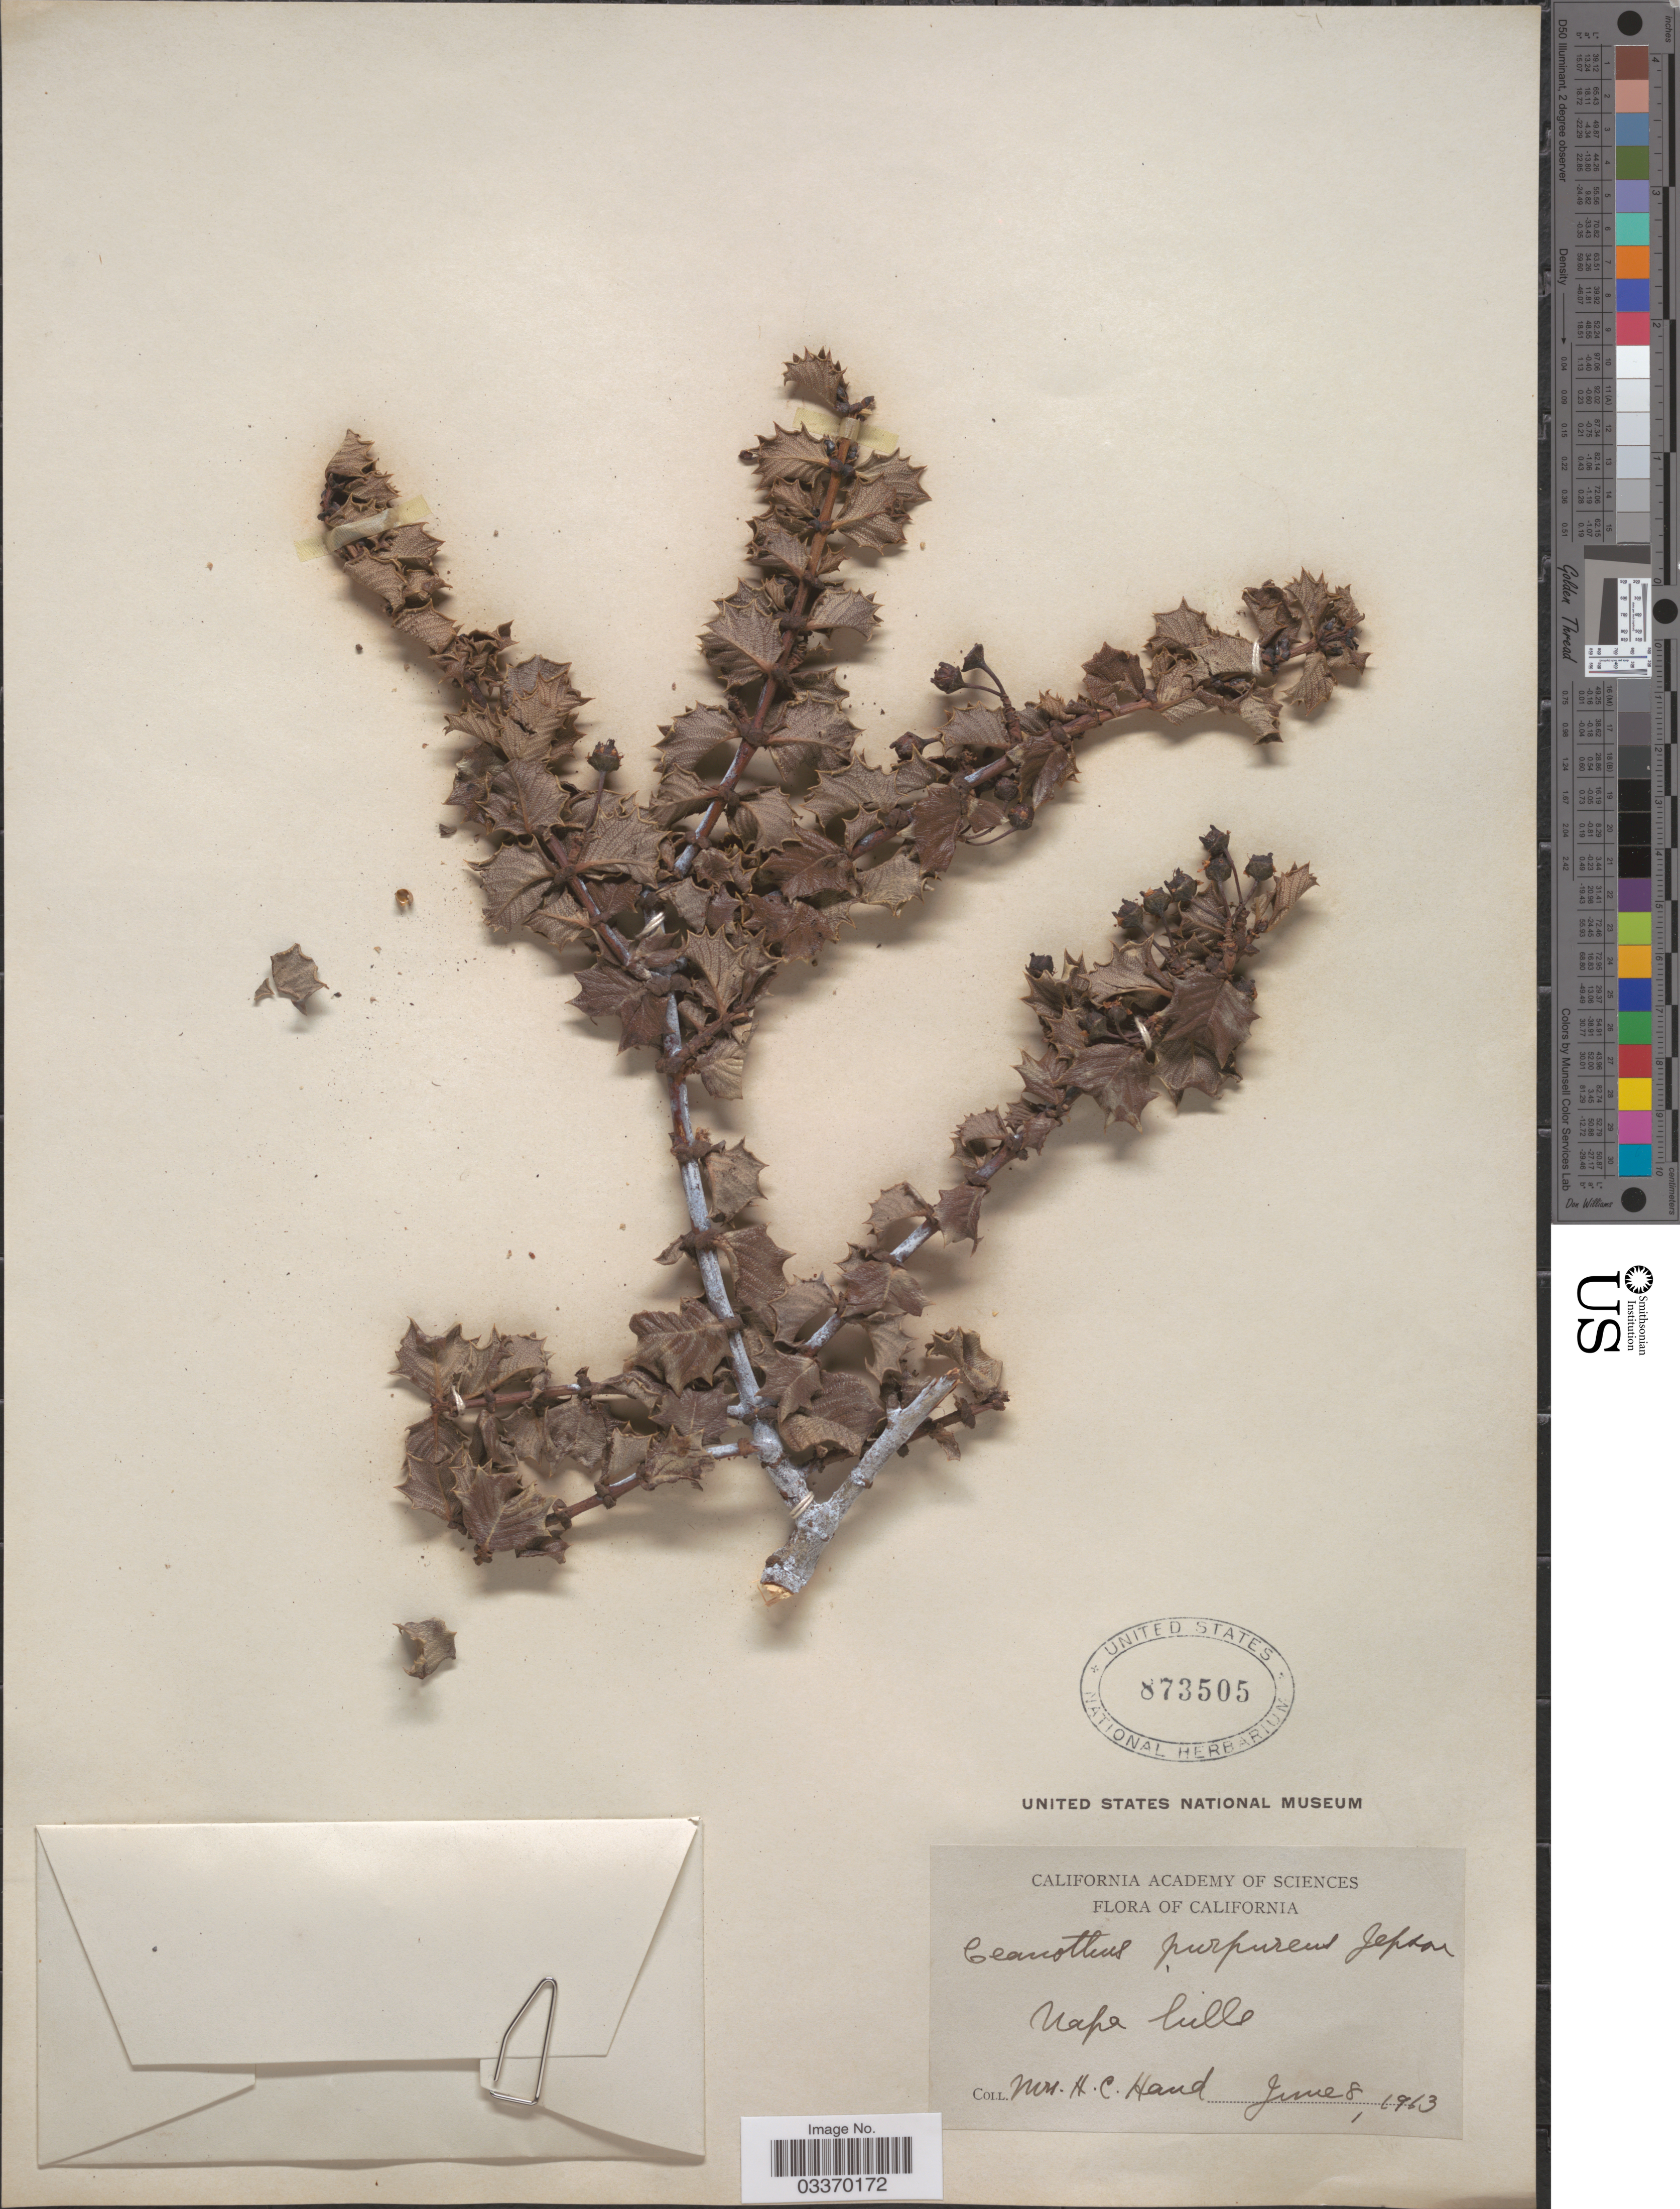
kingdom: Plantae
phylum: Tracheophyta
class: Magnoliopsida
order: Rosales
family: Rhamnaceae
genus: Ceanothus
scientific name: Ceanothus purpureus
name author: Jeps.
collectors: H. Hand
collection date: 1913-06-08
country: United States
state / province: California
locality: Napa hills.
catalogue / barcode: US 873505